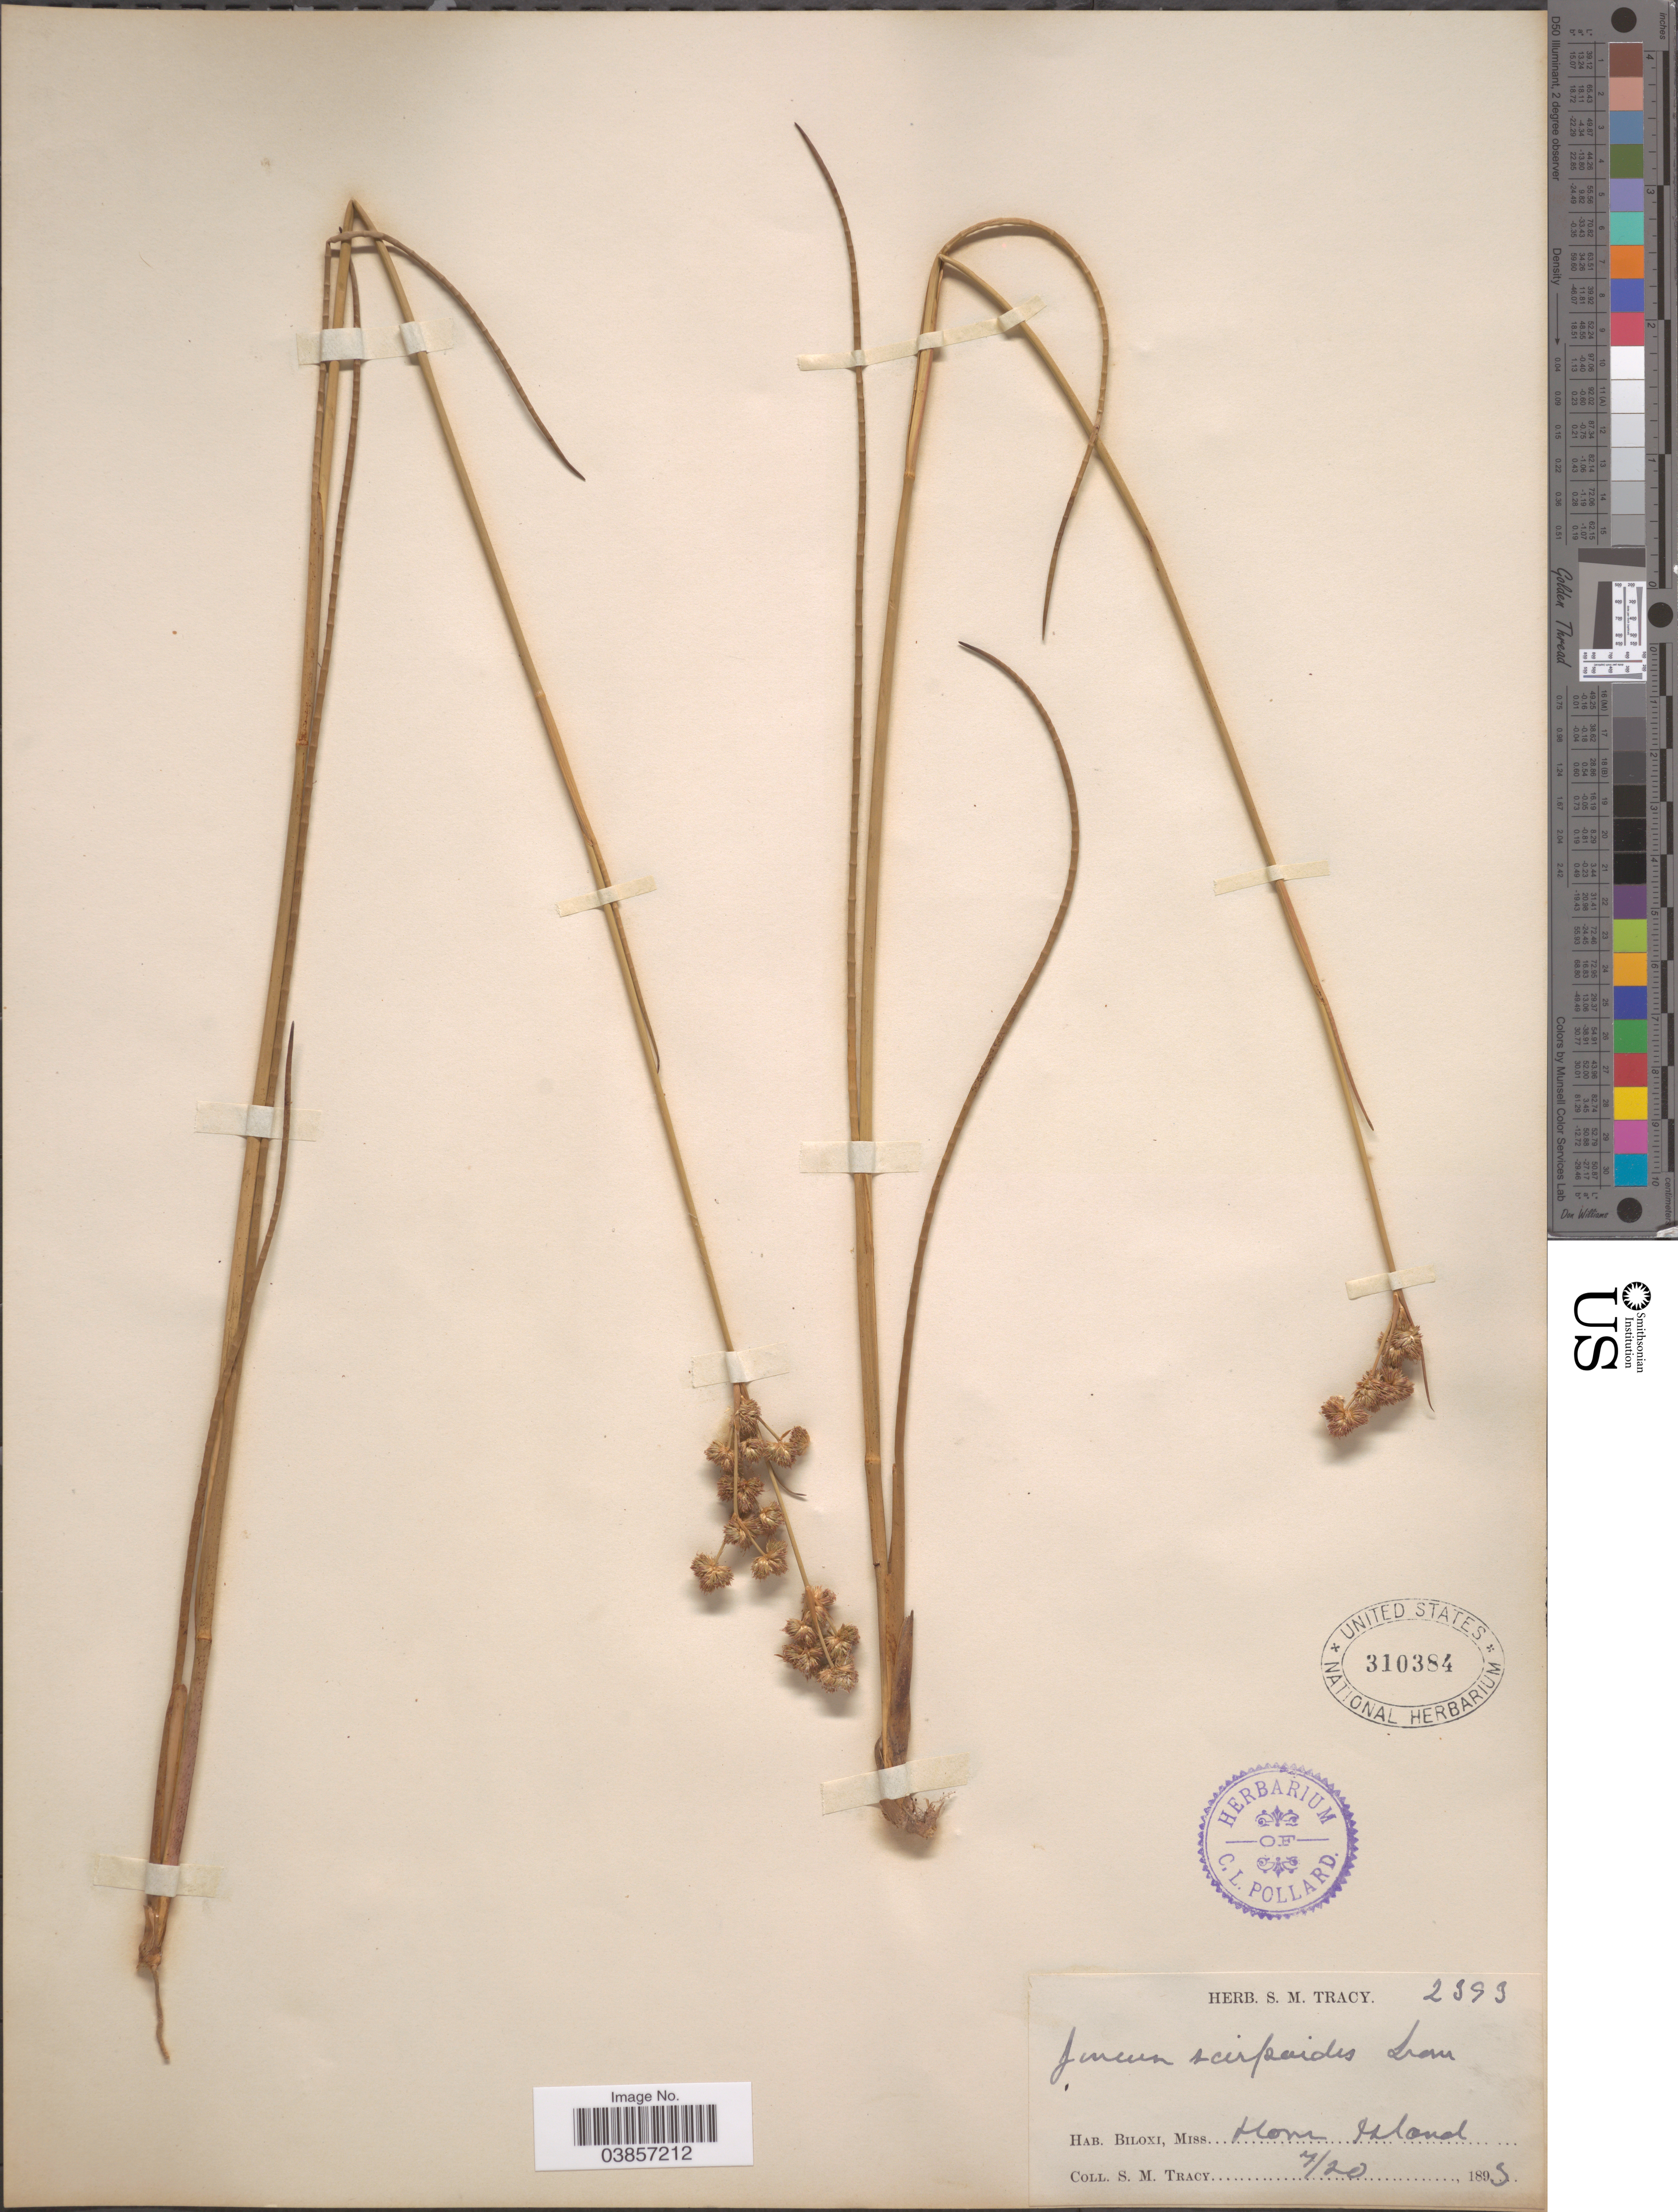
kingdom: Plantae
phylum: Tracheophyta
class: Liliopsida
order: Poales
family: Juncaceae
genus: Juncus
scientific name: Juncus scirpoides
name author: Lam.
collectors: S. M. Tracy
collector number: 2393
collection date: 1893-07-20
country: United States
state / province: Mississippi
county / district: Harrison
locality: Biloxi, Horn Island.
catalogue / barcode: US 310384